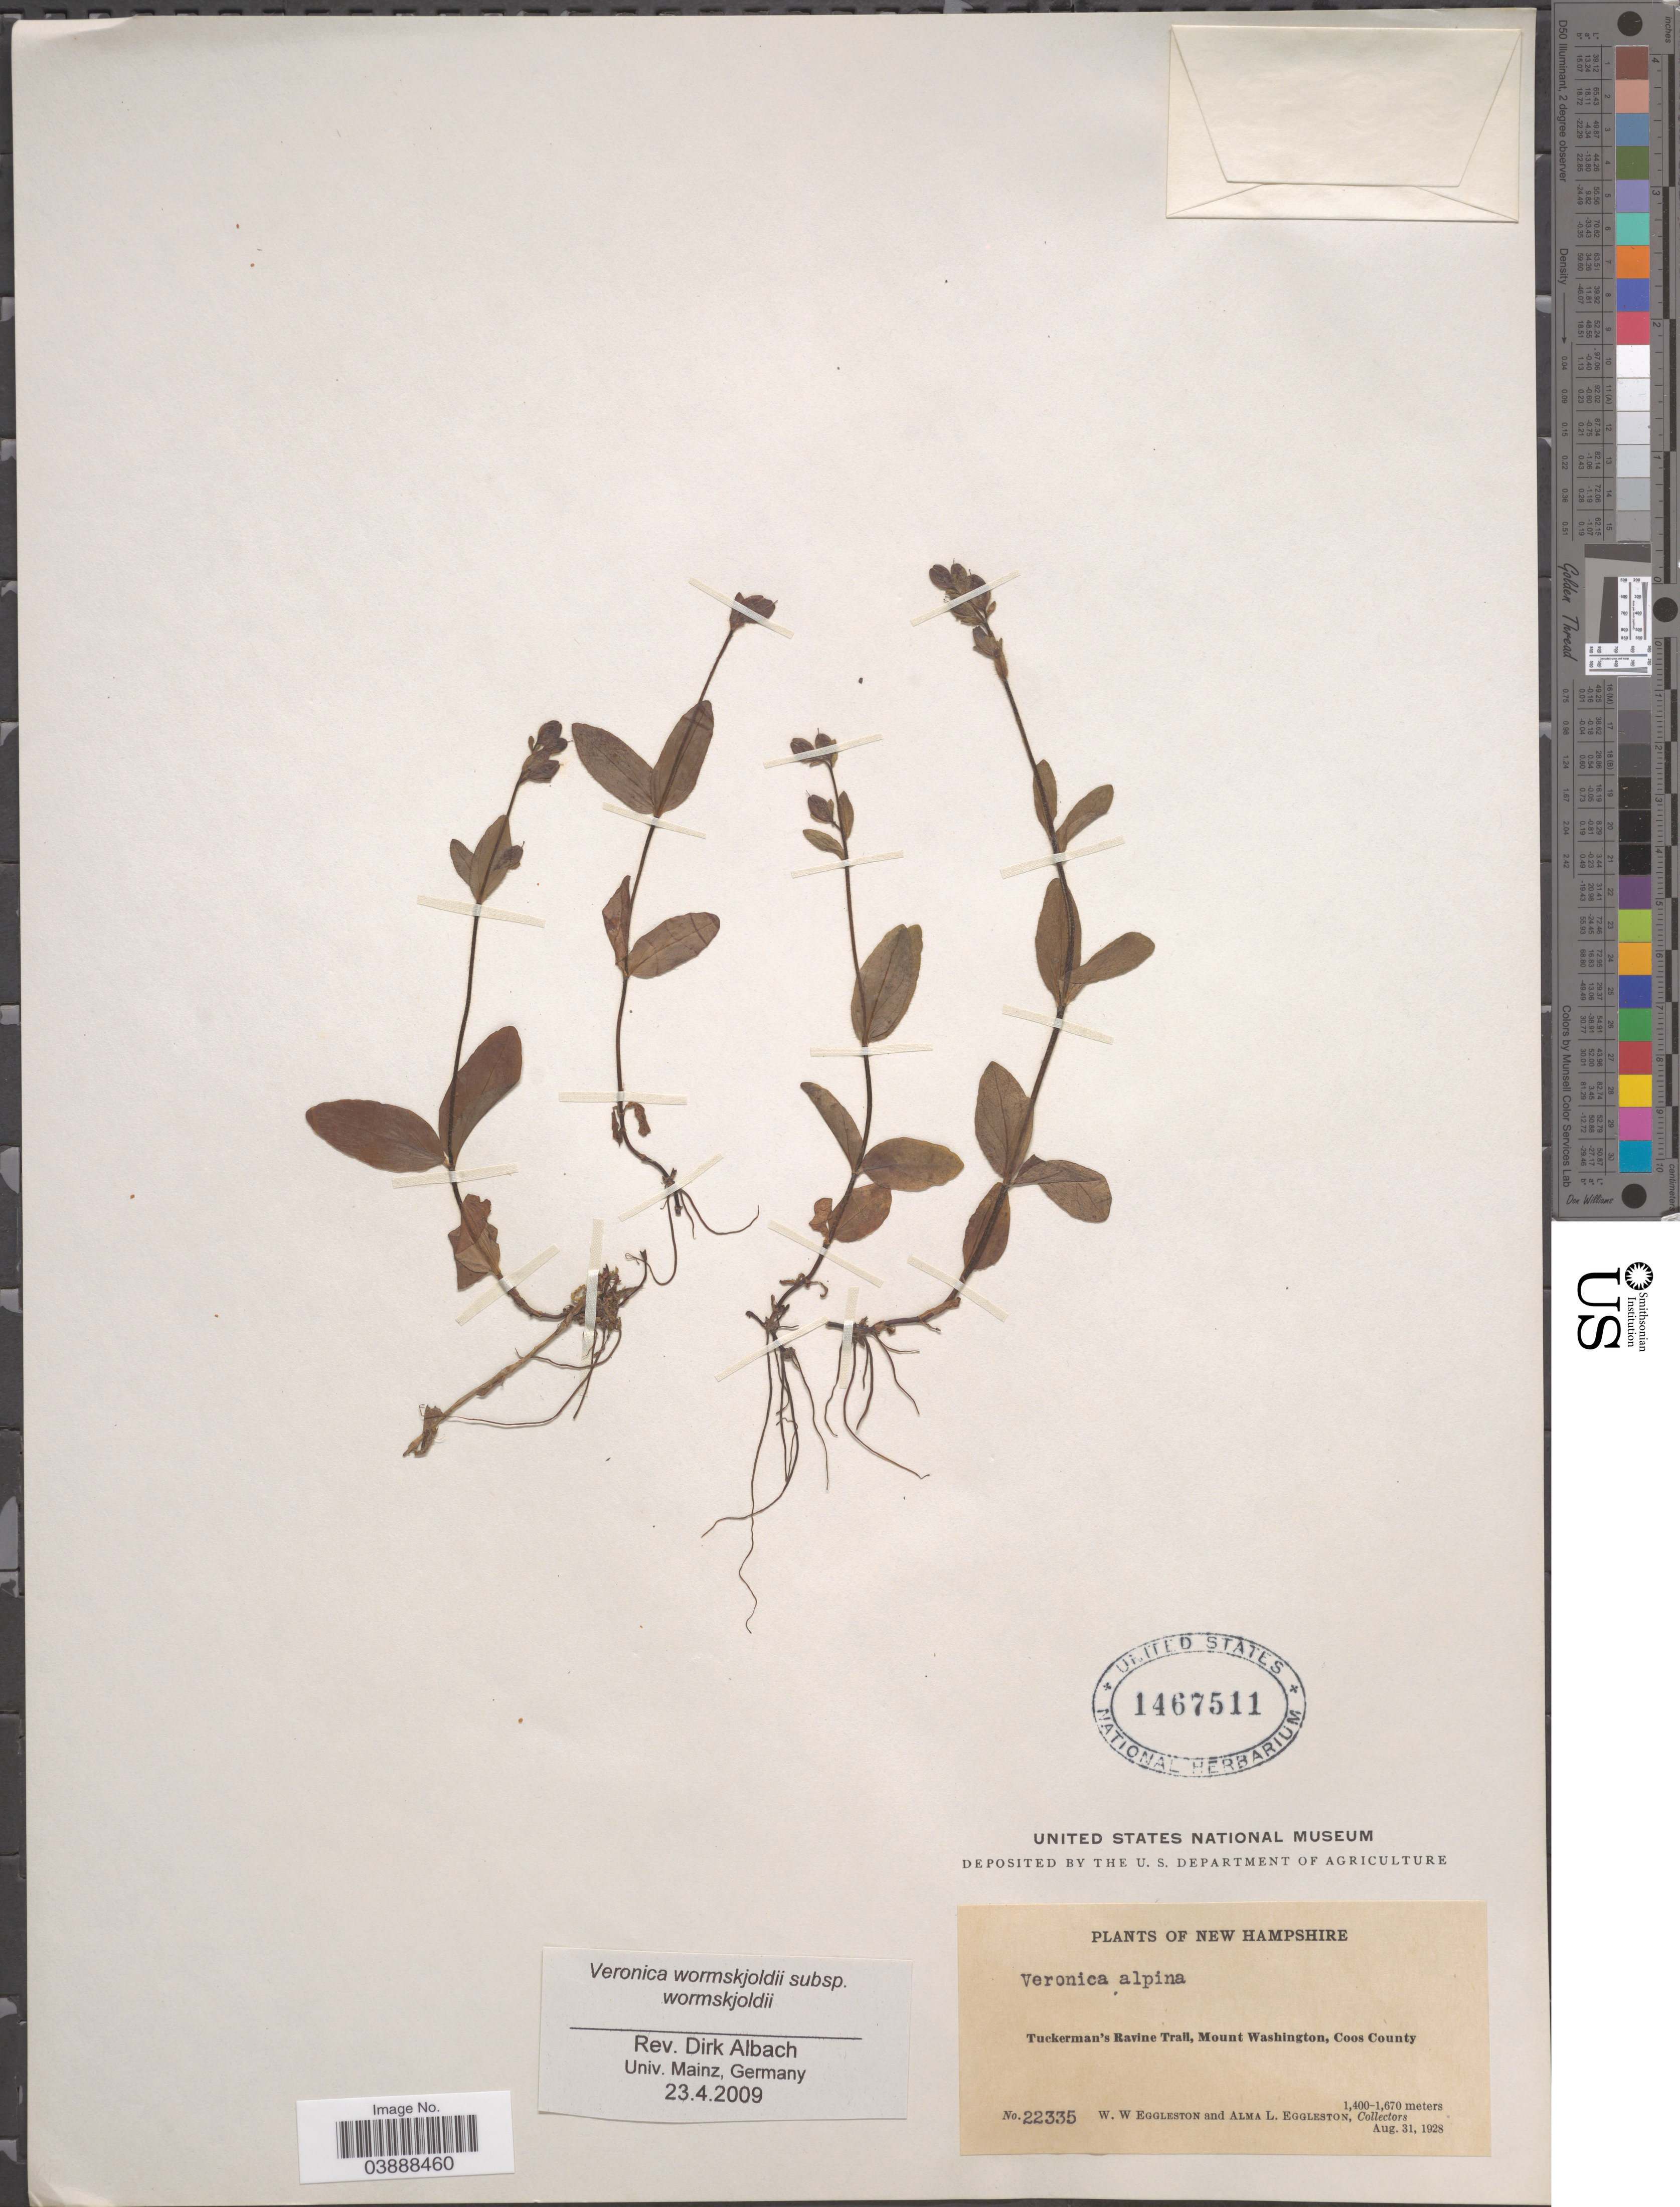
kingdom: Plantae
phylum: Tracheophyta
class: Magnoliopsida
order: Lamiales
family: Plantaginaceae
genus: Veronica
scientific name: Veronica wormskjoldii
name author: Roem. & Schult.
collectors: W. W. Eggleston & A. Eggleston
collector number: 22335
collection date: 1928-08-31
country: United States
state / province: New Hampshire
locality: Tuckerman's Ravine Trail, Mount Washington, Coos County.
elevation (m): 1400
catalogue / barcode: US 1467511